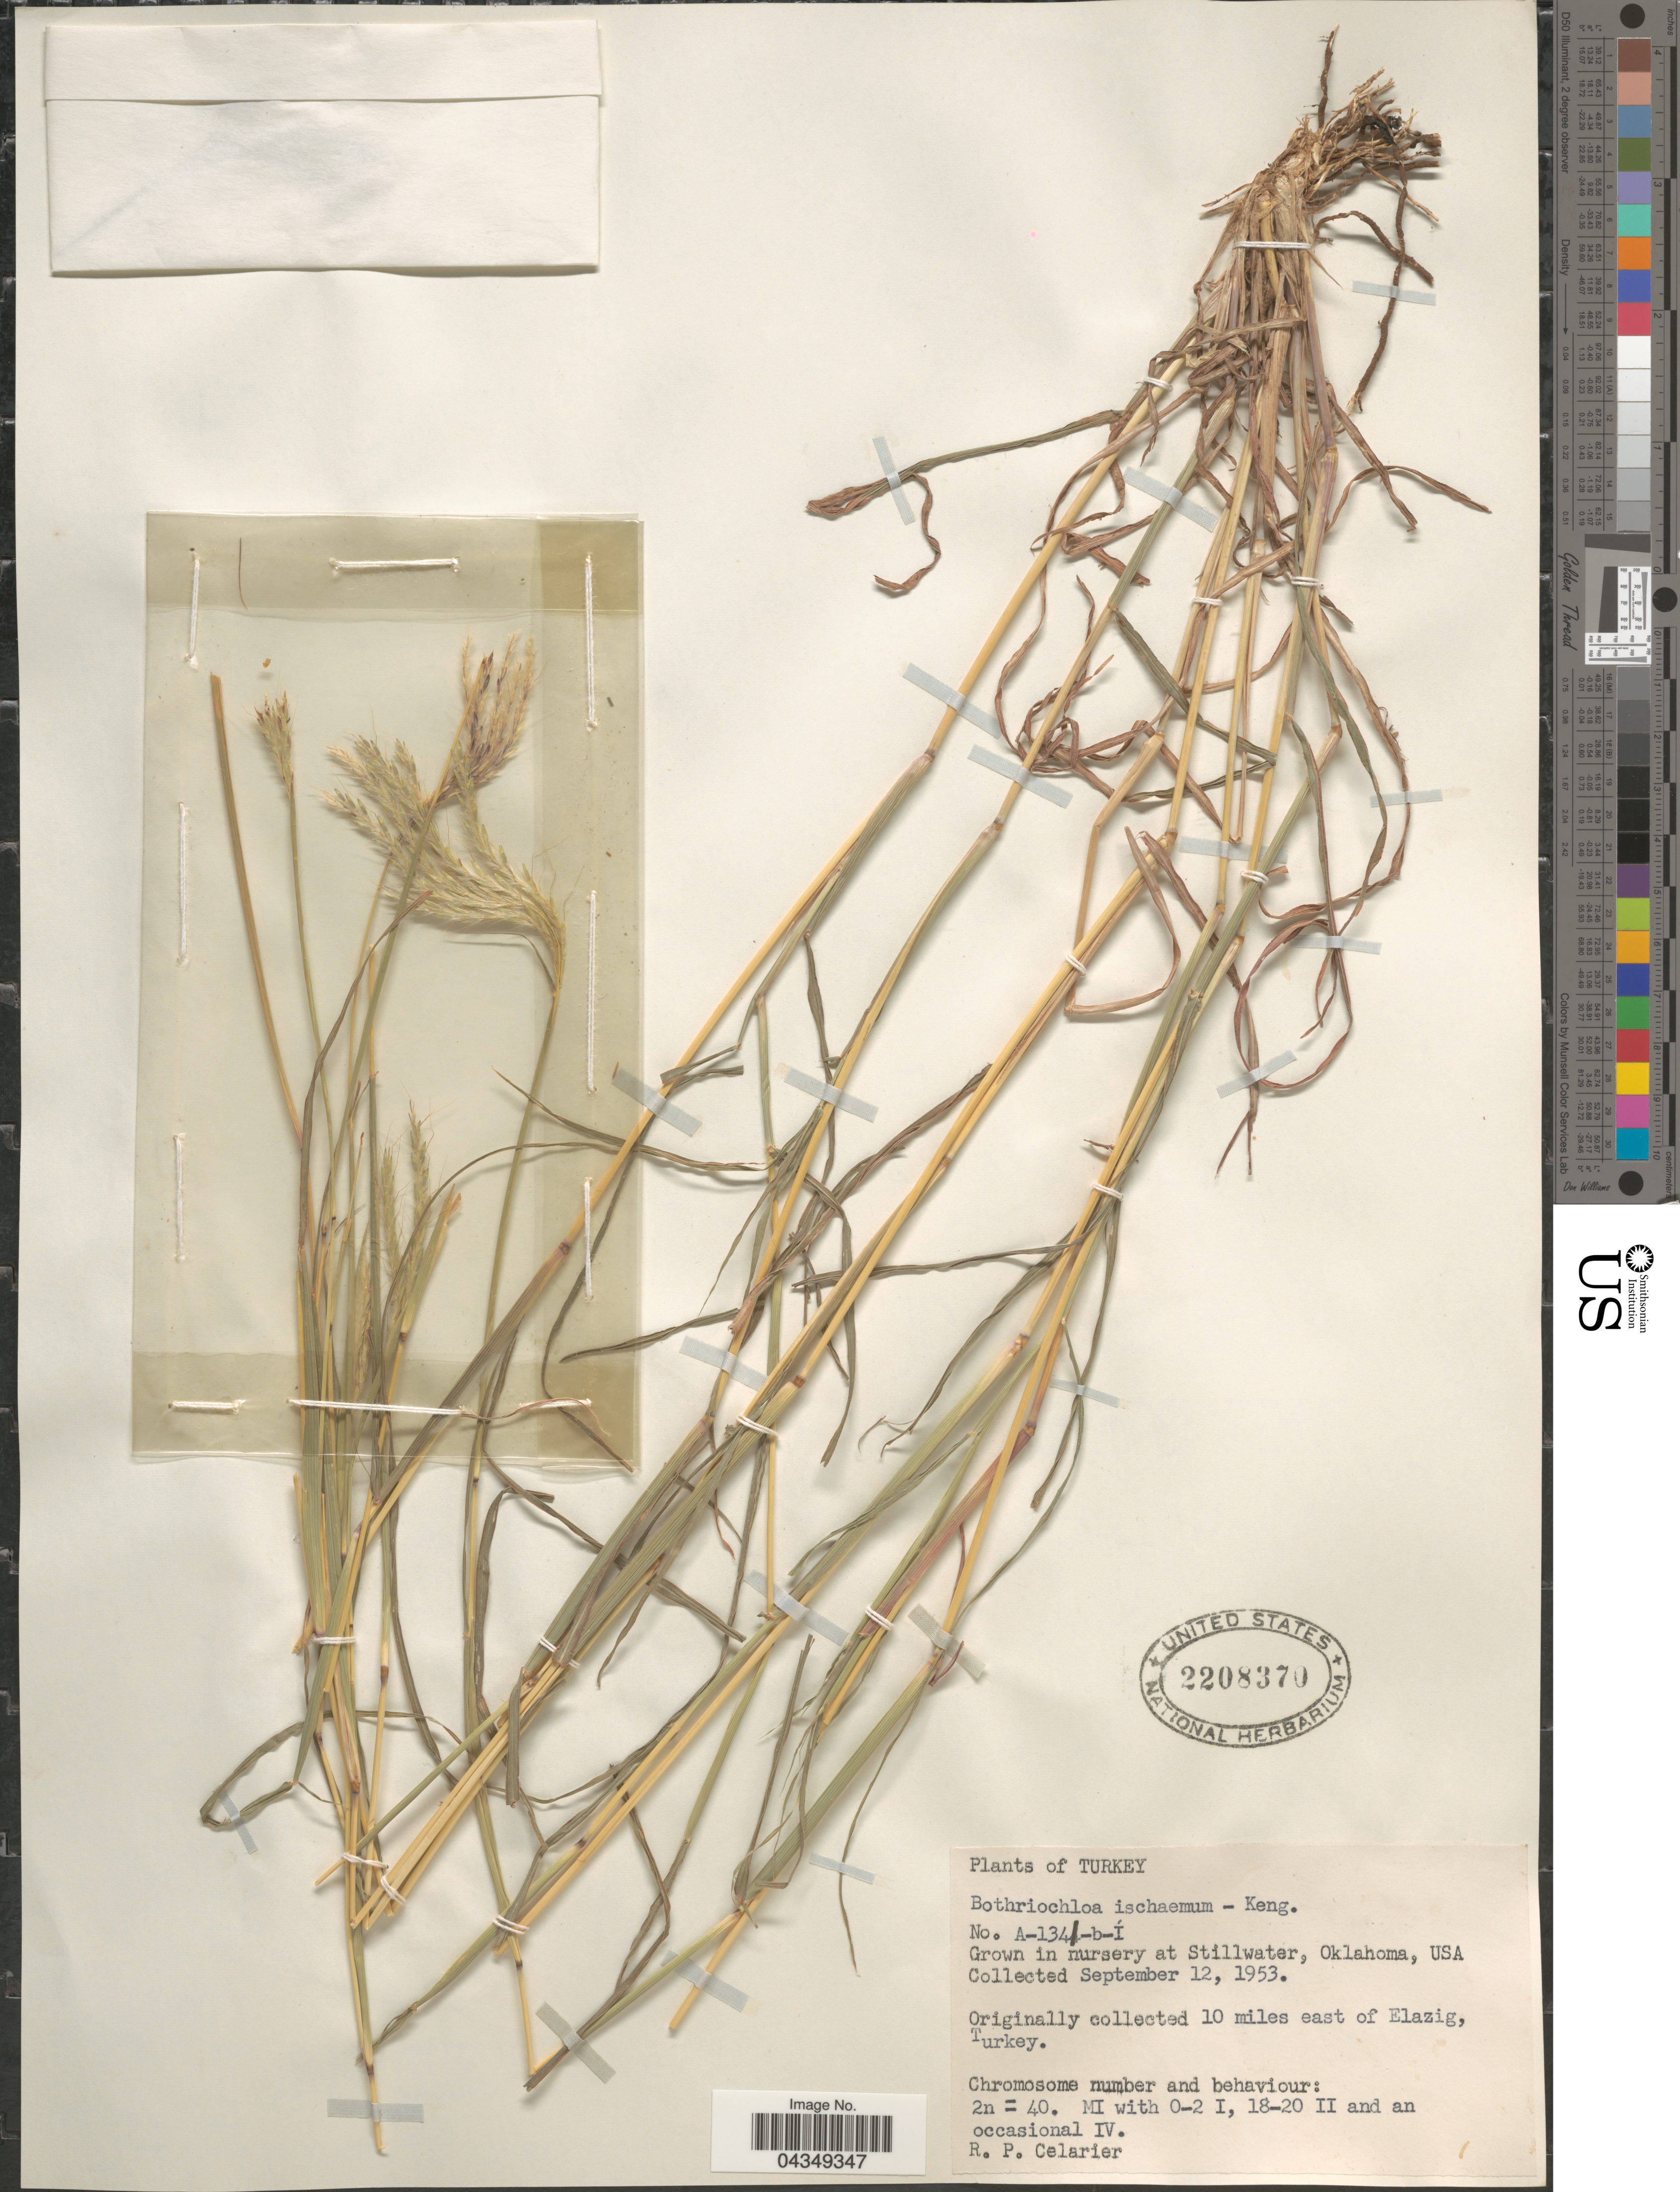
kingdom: Plantae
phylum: Tracheophyta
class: Liliopsida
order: Poales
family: Poaceae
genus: Bothriochloa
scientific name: Bothriochloa ischaemum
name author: (L.) Keng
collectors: R. Celarier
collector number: A-1341-b-I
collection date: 1953-09-12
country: United States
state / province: Oklahoma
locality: Grown in nursery at Stillwater.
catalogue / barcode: US 2208370